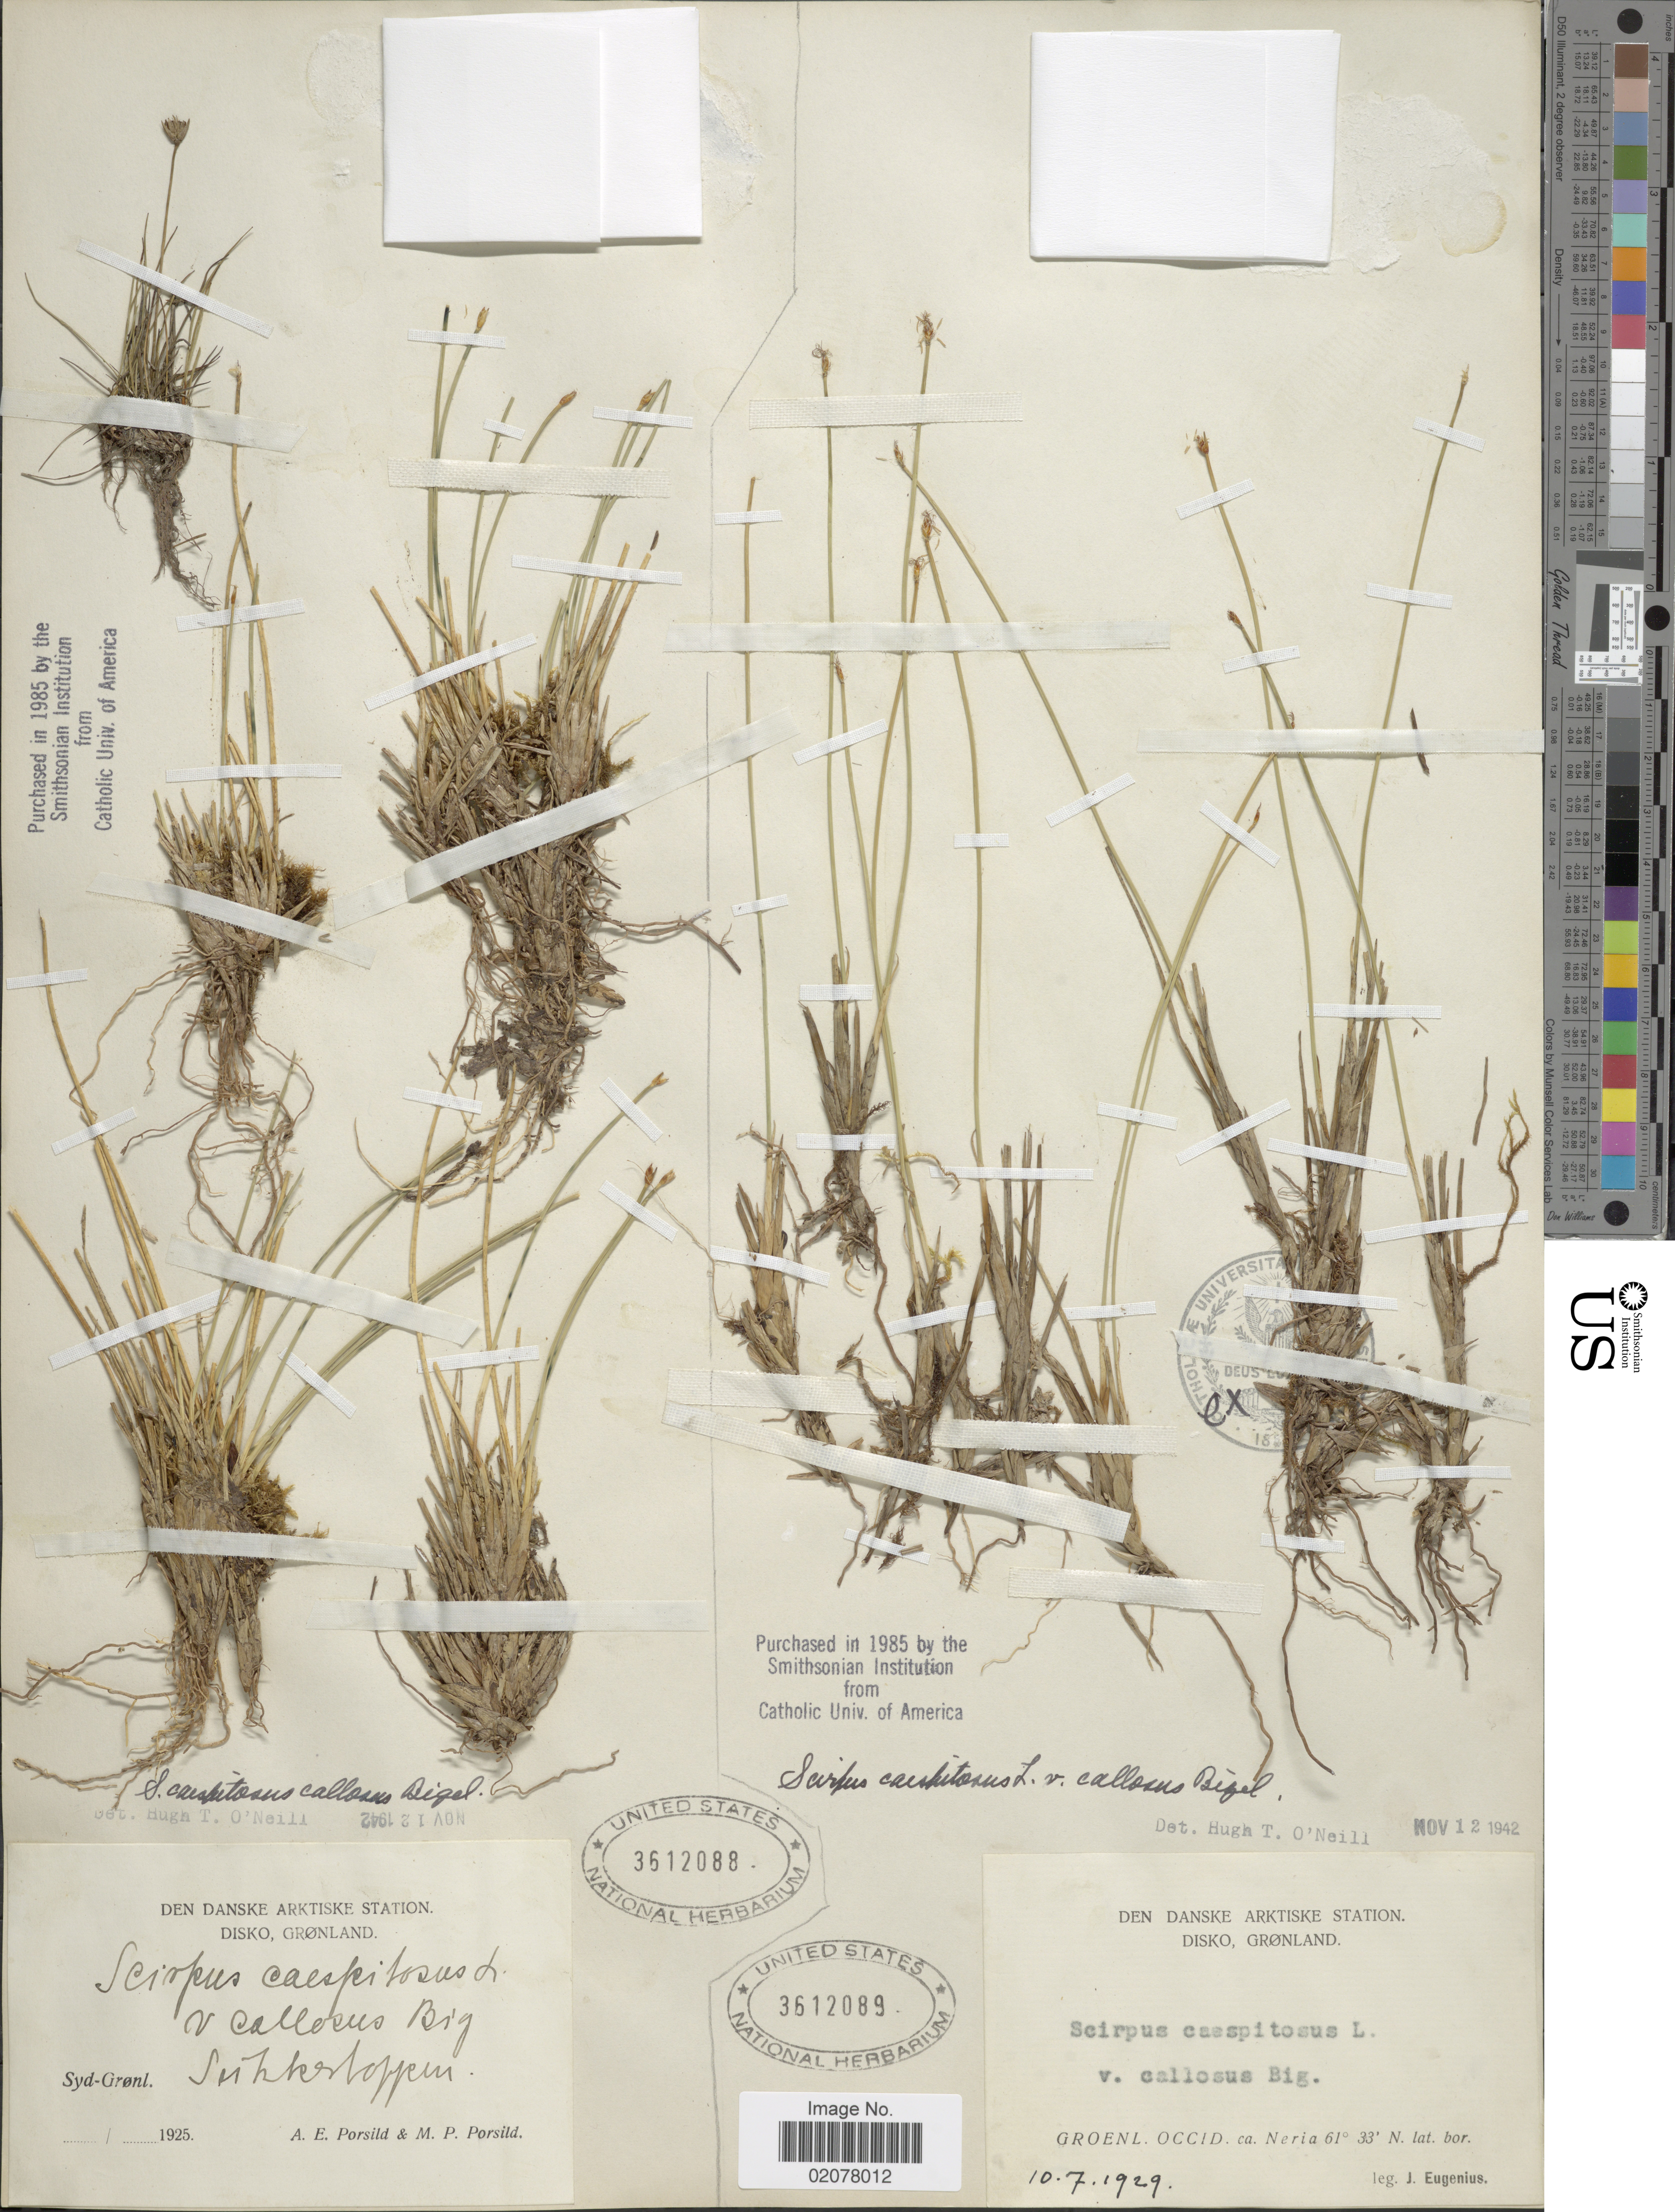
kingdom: Plantae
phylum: Tracheophyta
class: Liliopsida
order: Poales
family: Cyperaceae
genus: Trichophorum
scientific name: Trichophorum cespitosum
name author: (L.) Hartm.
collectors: A. E. Porsild & M. P. Porsild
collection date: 1925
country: Greenland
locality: Den Danske Arktiske Station. Disko, Grønland. Syd-Grønl. [illegible text]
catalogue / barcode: US 3612088